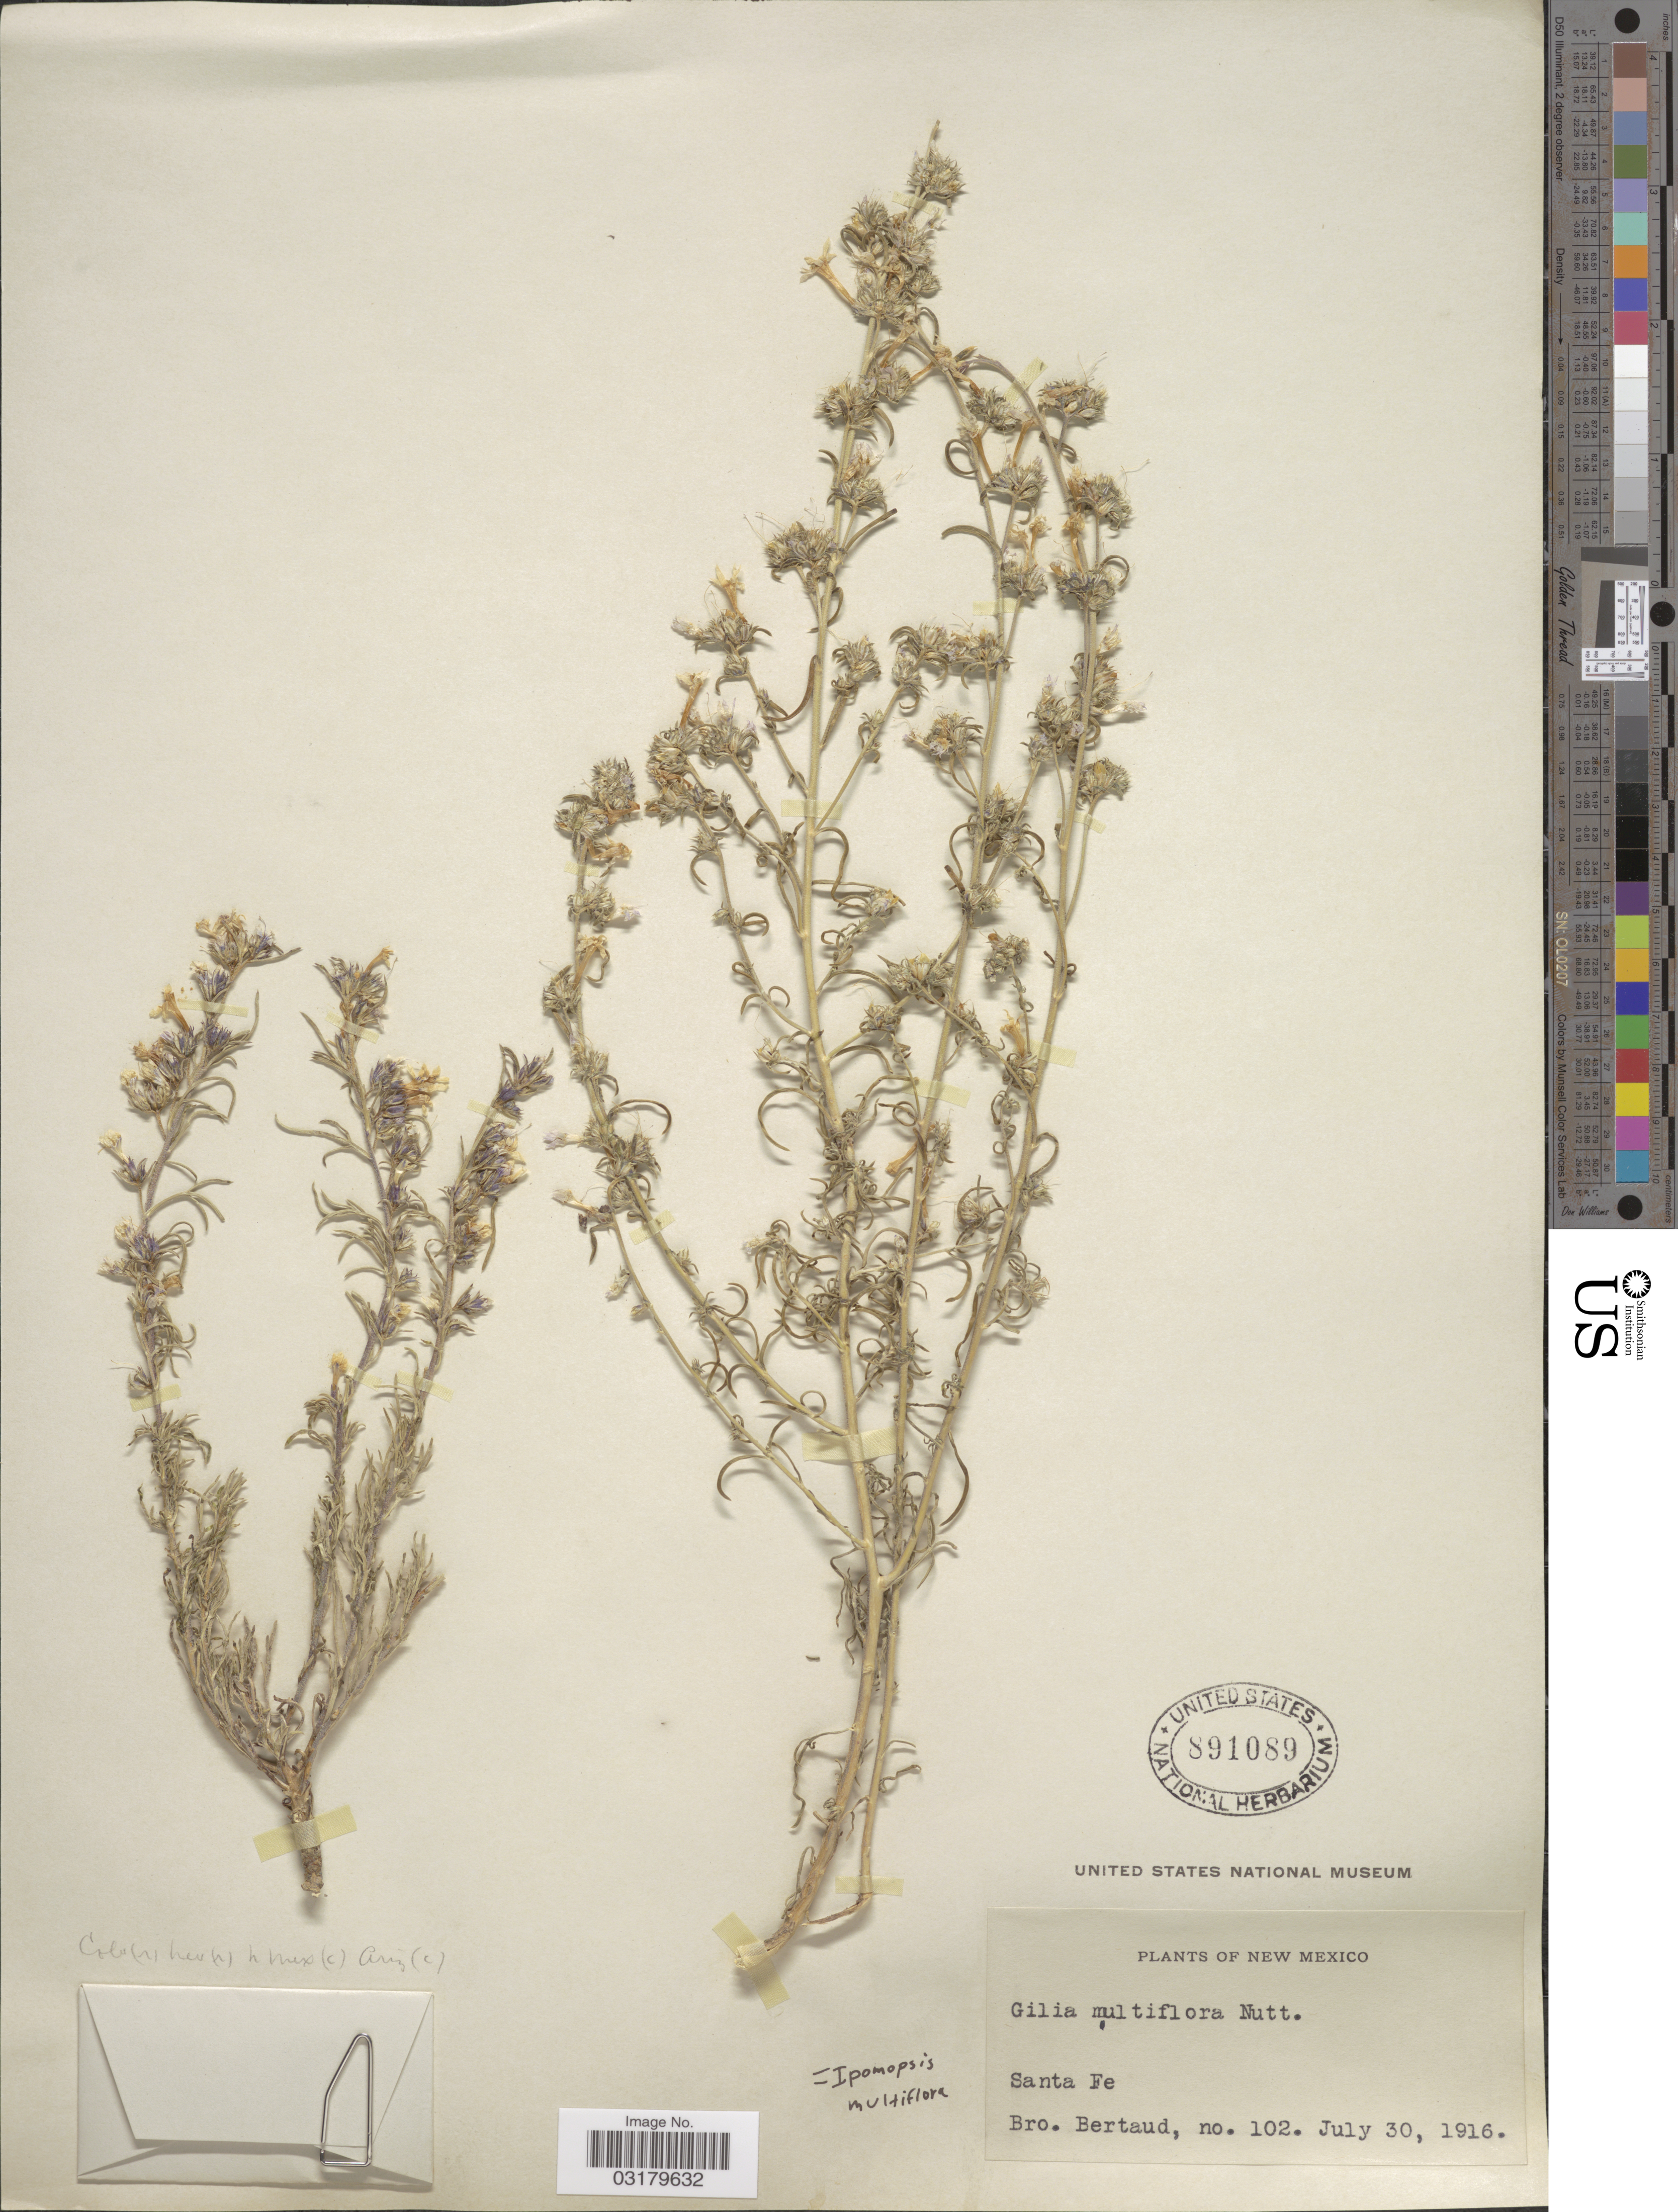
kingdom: Plantae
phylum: Tracheophyta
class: Magnoliopsida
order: Ericales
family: Polemoniaceae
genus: Ipomopsis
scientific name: Ipomopsis multiflora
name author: (Nutt.) V.E. Grant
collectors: Bro. Bertaud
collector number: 102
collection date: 1916-07-30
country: United States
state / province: New Mexico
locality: Santa Fe.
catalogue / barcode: US 891089